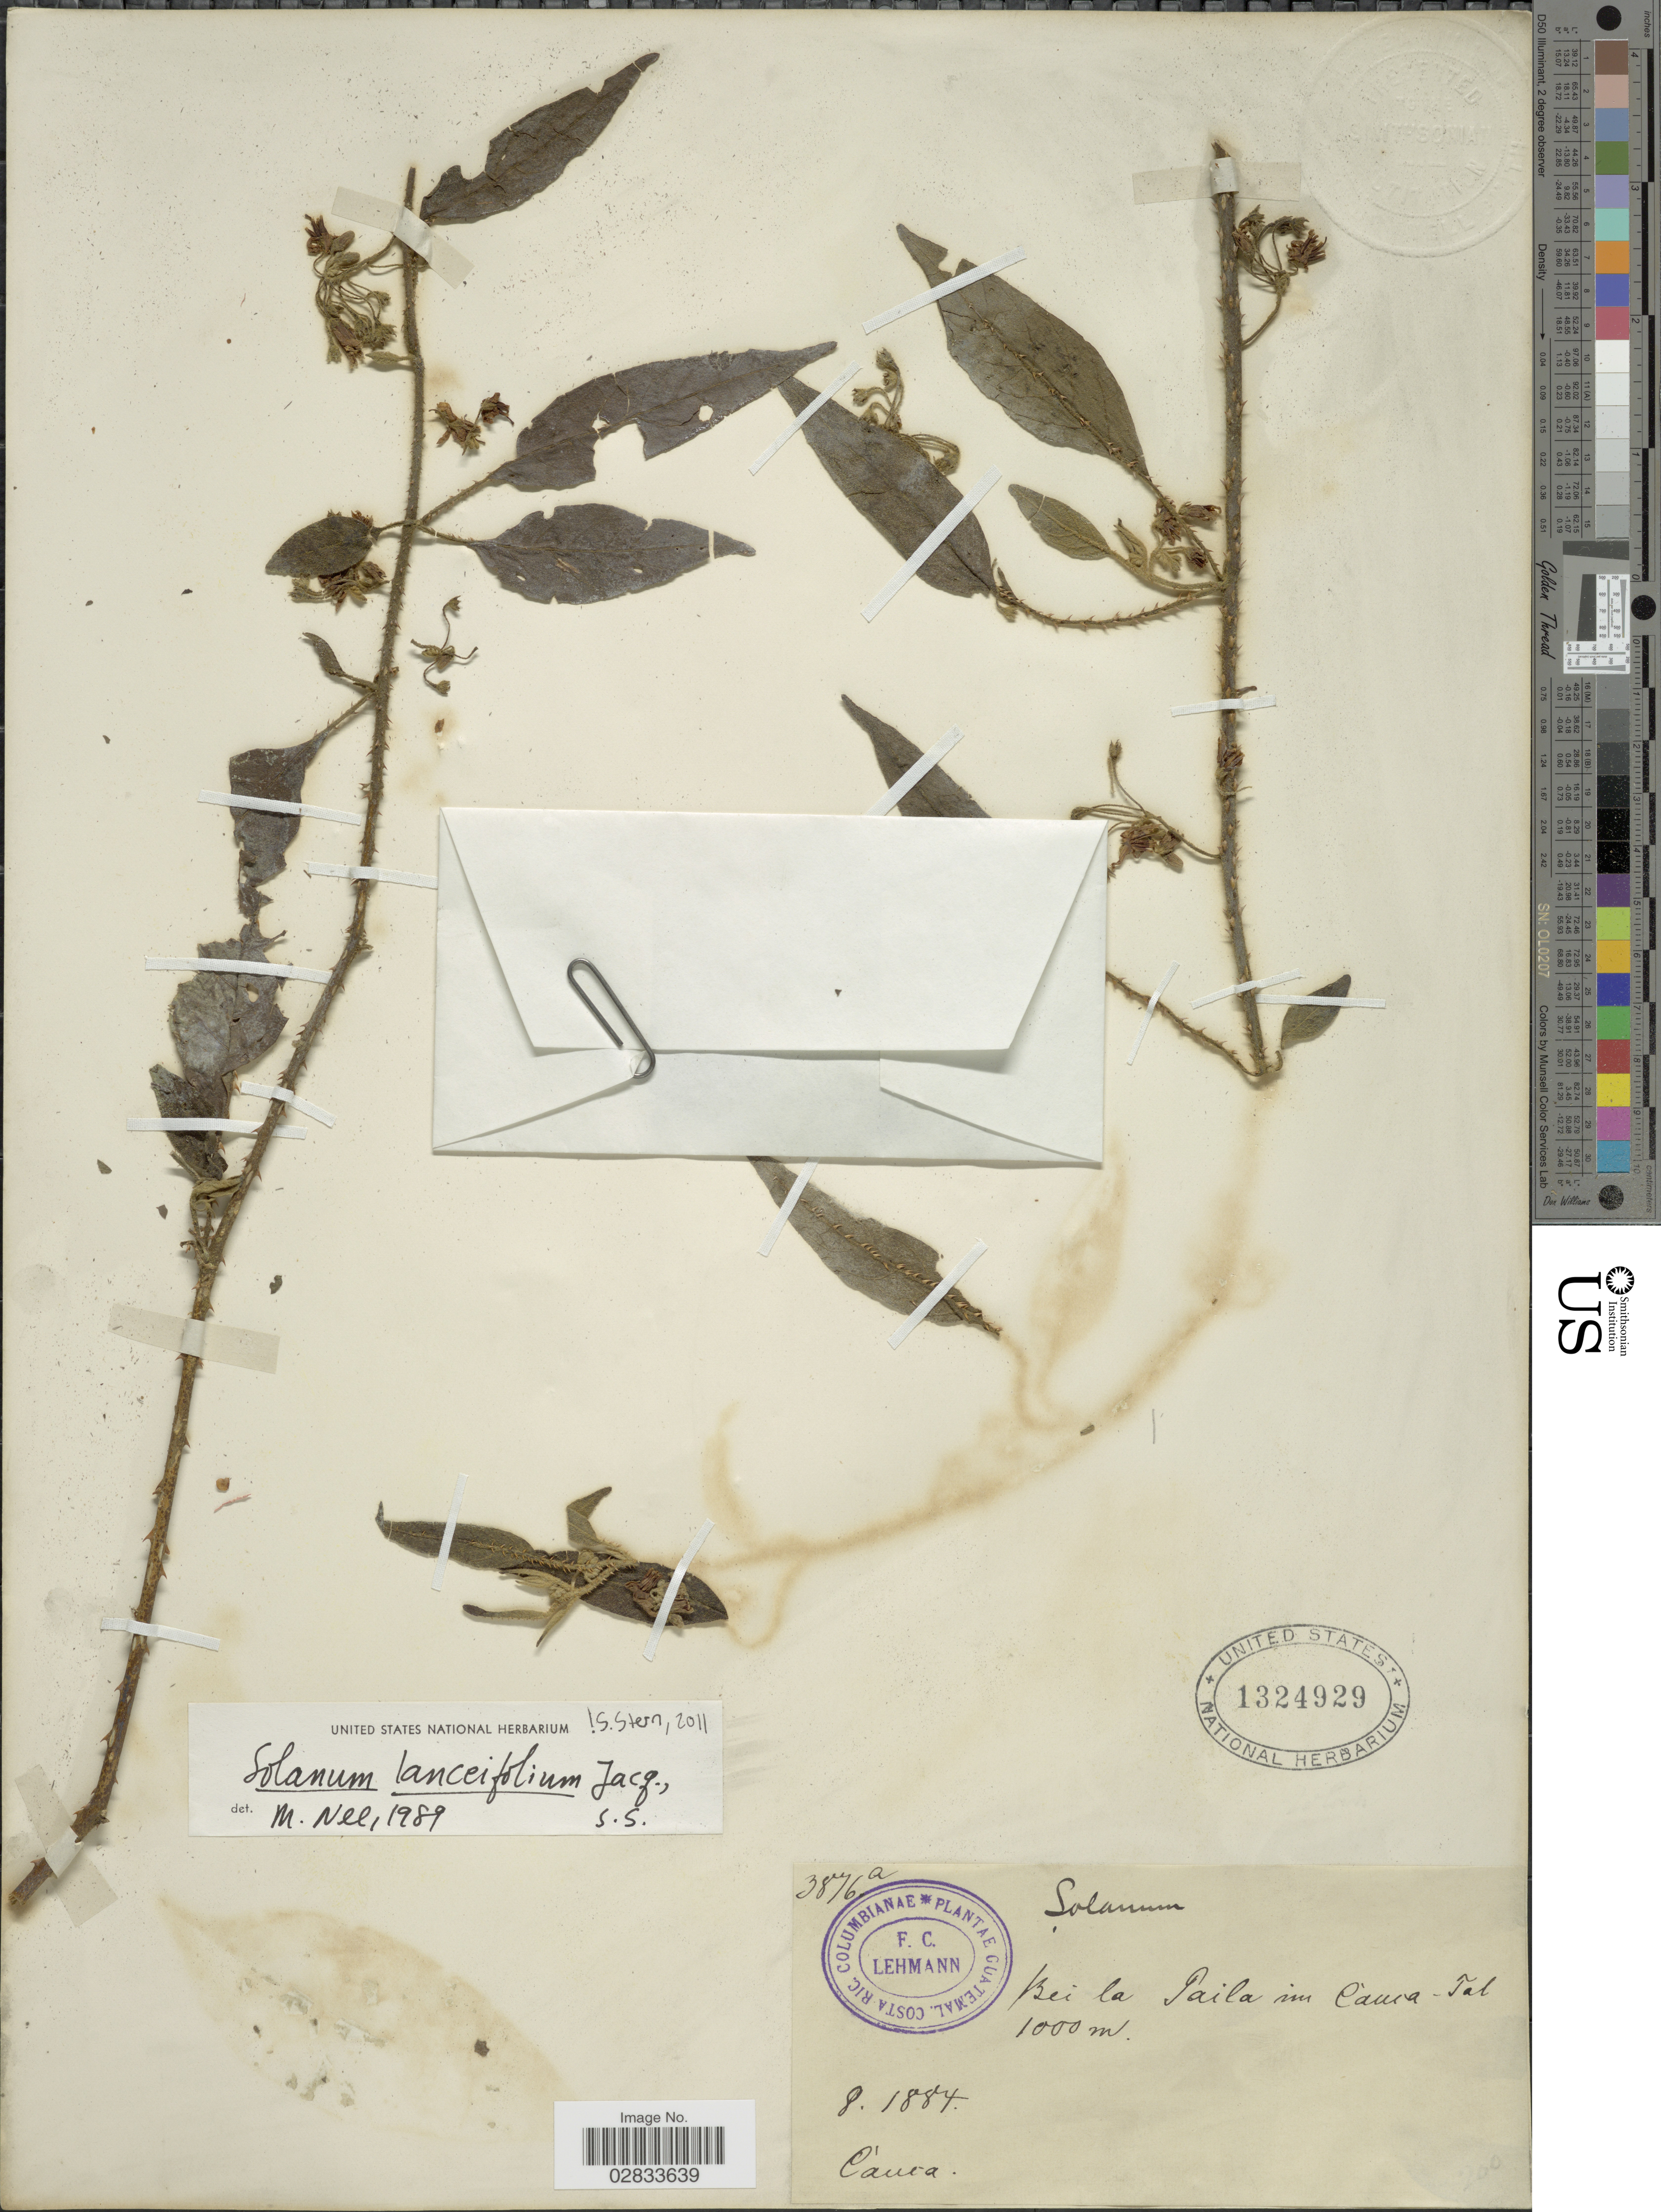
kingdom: Plantae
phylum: Tracheophyta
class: Magnoliopsida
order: Solanales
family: Solanaceae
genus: Solanum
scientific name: Solanum lanceifolium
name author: Jacq.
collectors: F. C. Lehmann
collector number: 3876a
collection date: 1884-08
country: Colombia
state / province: Cauca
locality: Bei la Paila im Cauca-Tal.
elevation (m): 1000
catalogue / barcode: US 1324929